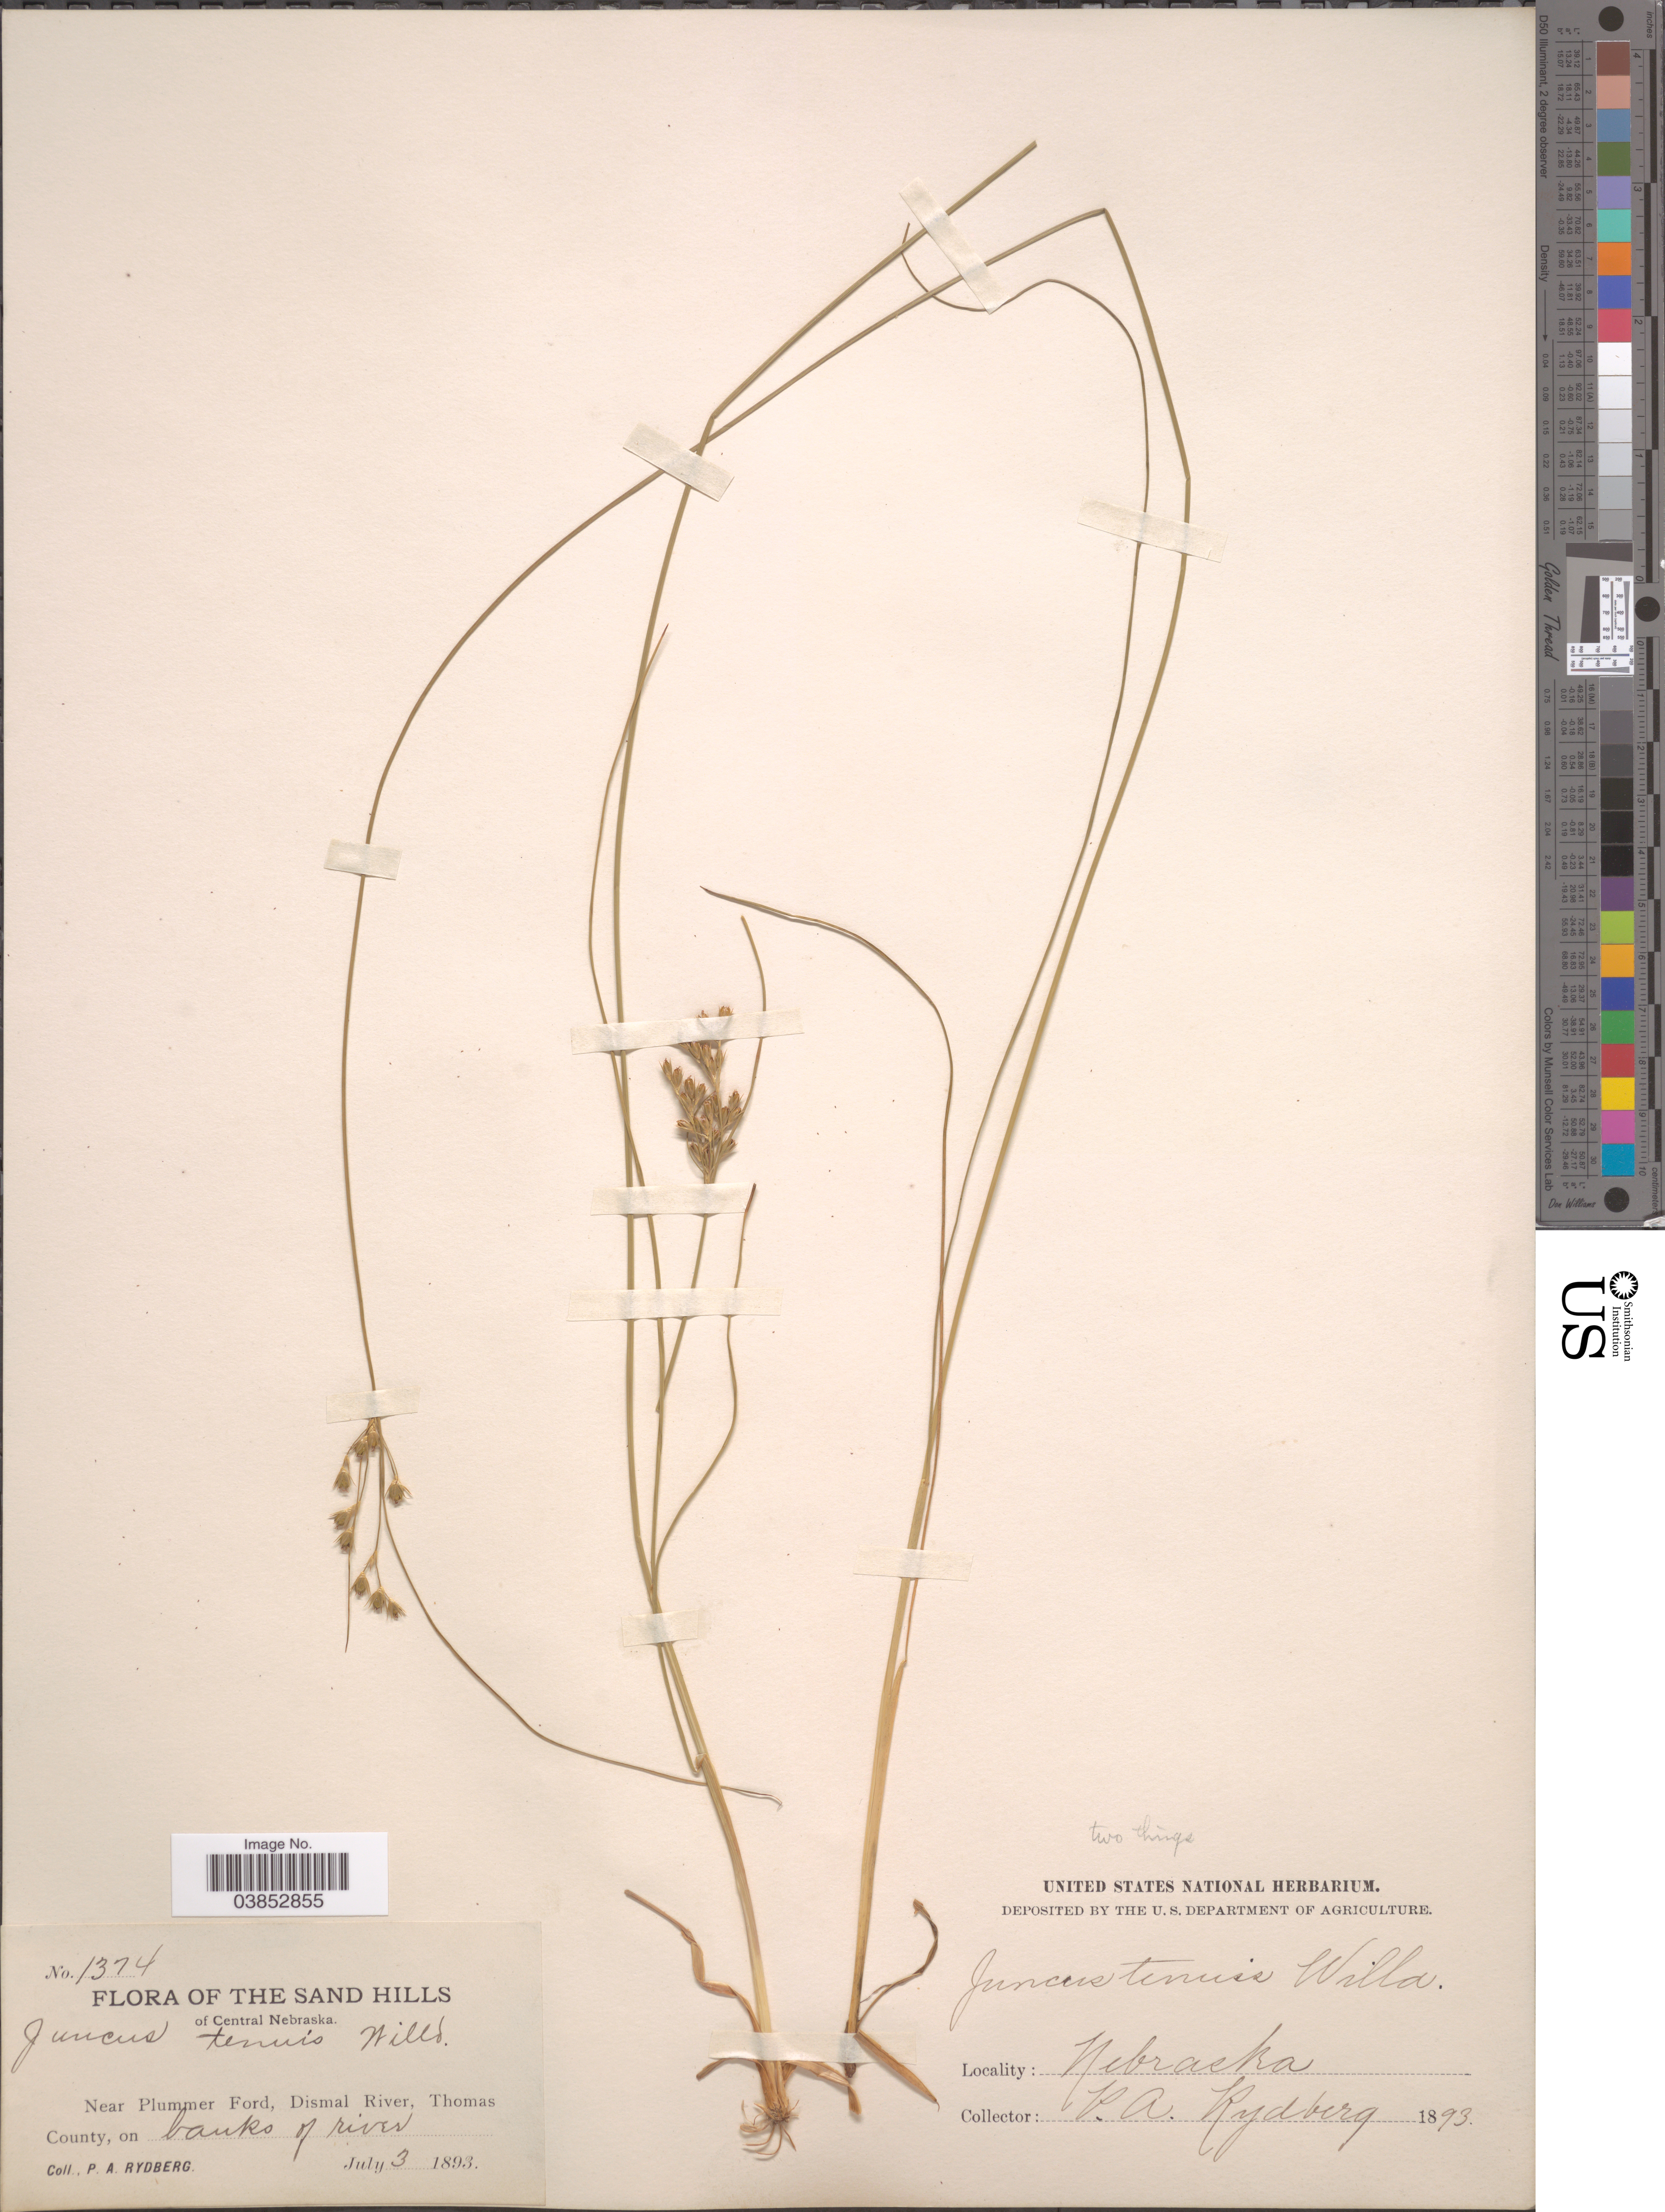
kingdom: Plantae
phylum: Tracheophyta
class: Liliopsida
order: Poales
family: Juncaceae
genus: Juncus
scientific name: Juncus dudleyi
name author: Wiegand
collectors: P. A. Rydberg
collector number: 1374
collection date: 1893-07-03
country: United States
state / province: Nebraska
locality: Sand Hills of Central Nebraska. Near Plummer Ford, Dismal River, Thomas County, on banks of river.